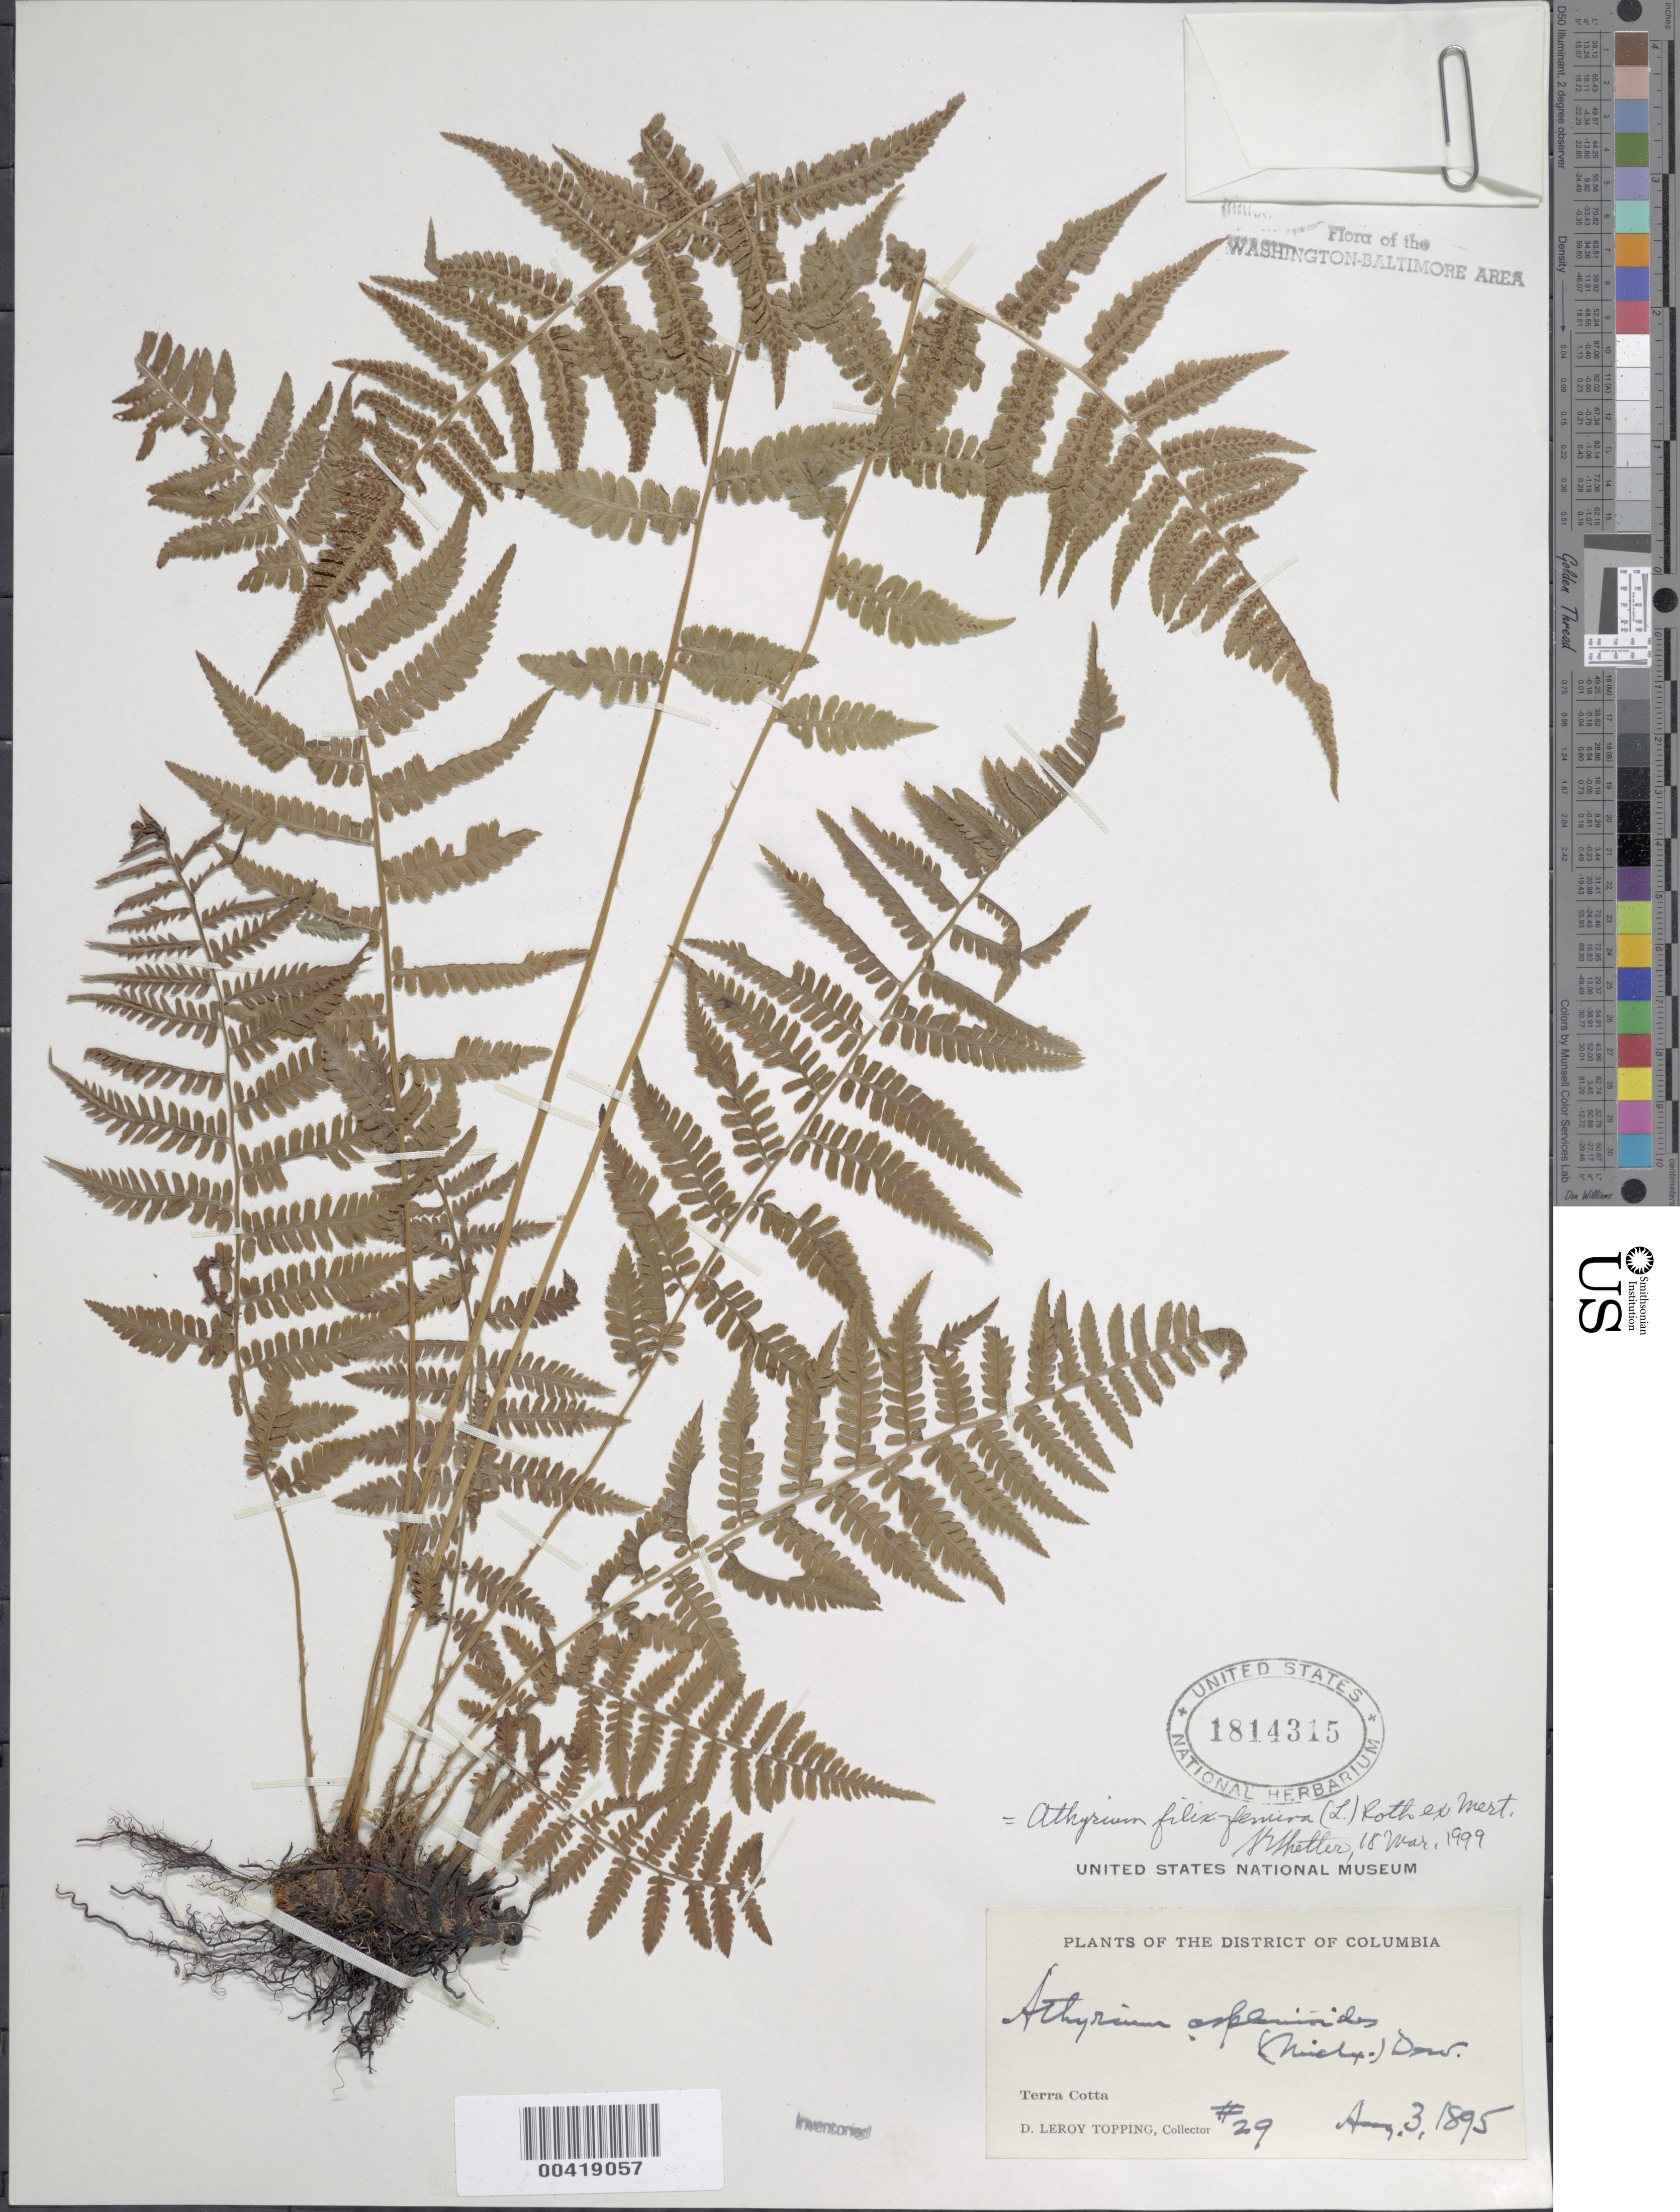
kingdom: Plantae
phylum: Tracheophyta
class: Polypodiopsida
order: Polypodiales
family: Athyriaceae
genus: Athyrium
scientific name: Athyrium filix-femina var. asplenioides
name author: (Michx.) Farw.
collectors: D. L. Topping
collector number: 29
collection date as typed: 03 Aug 1895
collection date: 1895-08-03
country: United States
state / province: District of Columbia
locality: Terra Cotta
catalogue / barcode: US 1814315